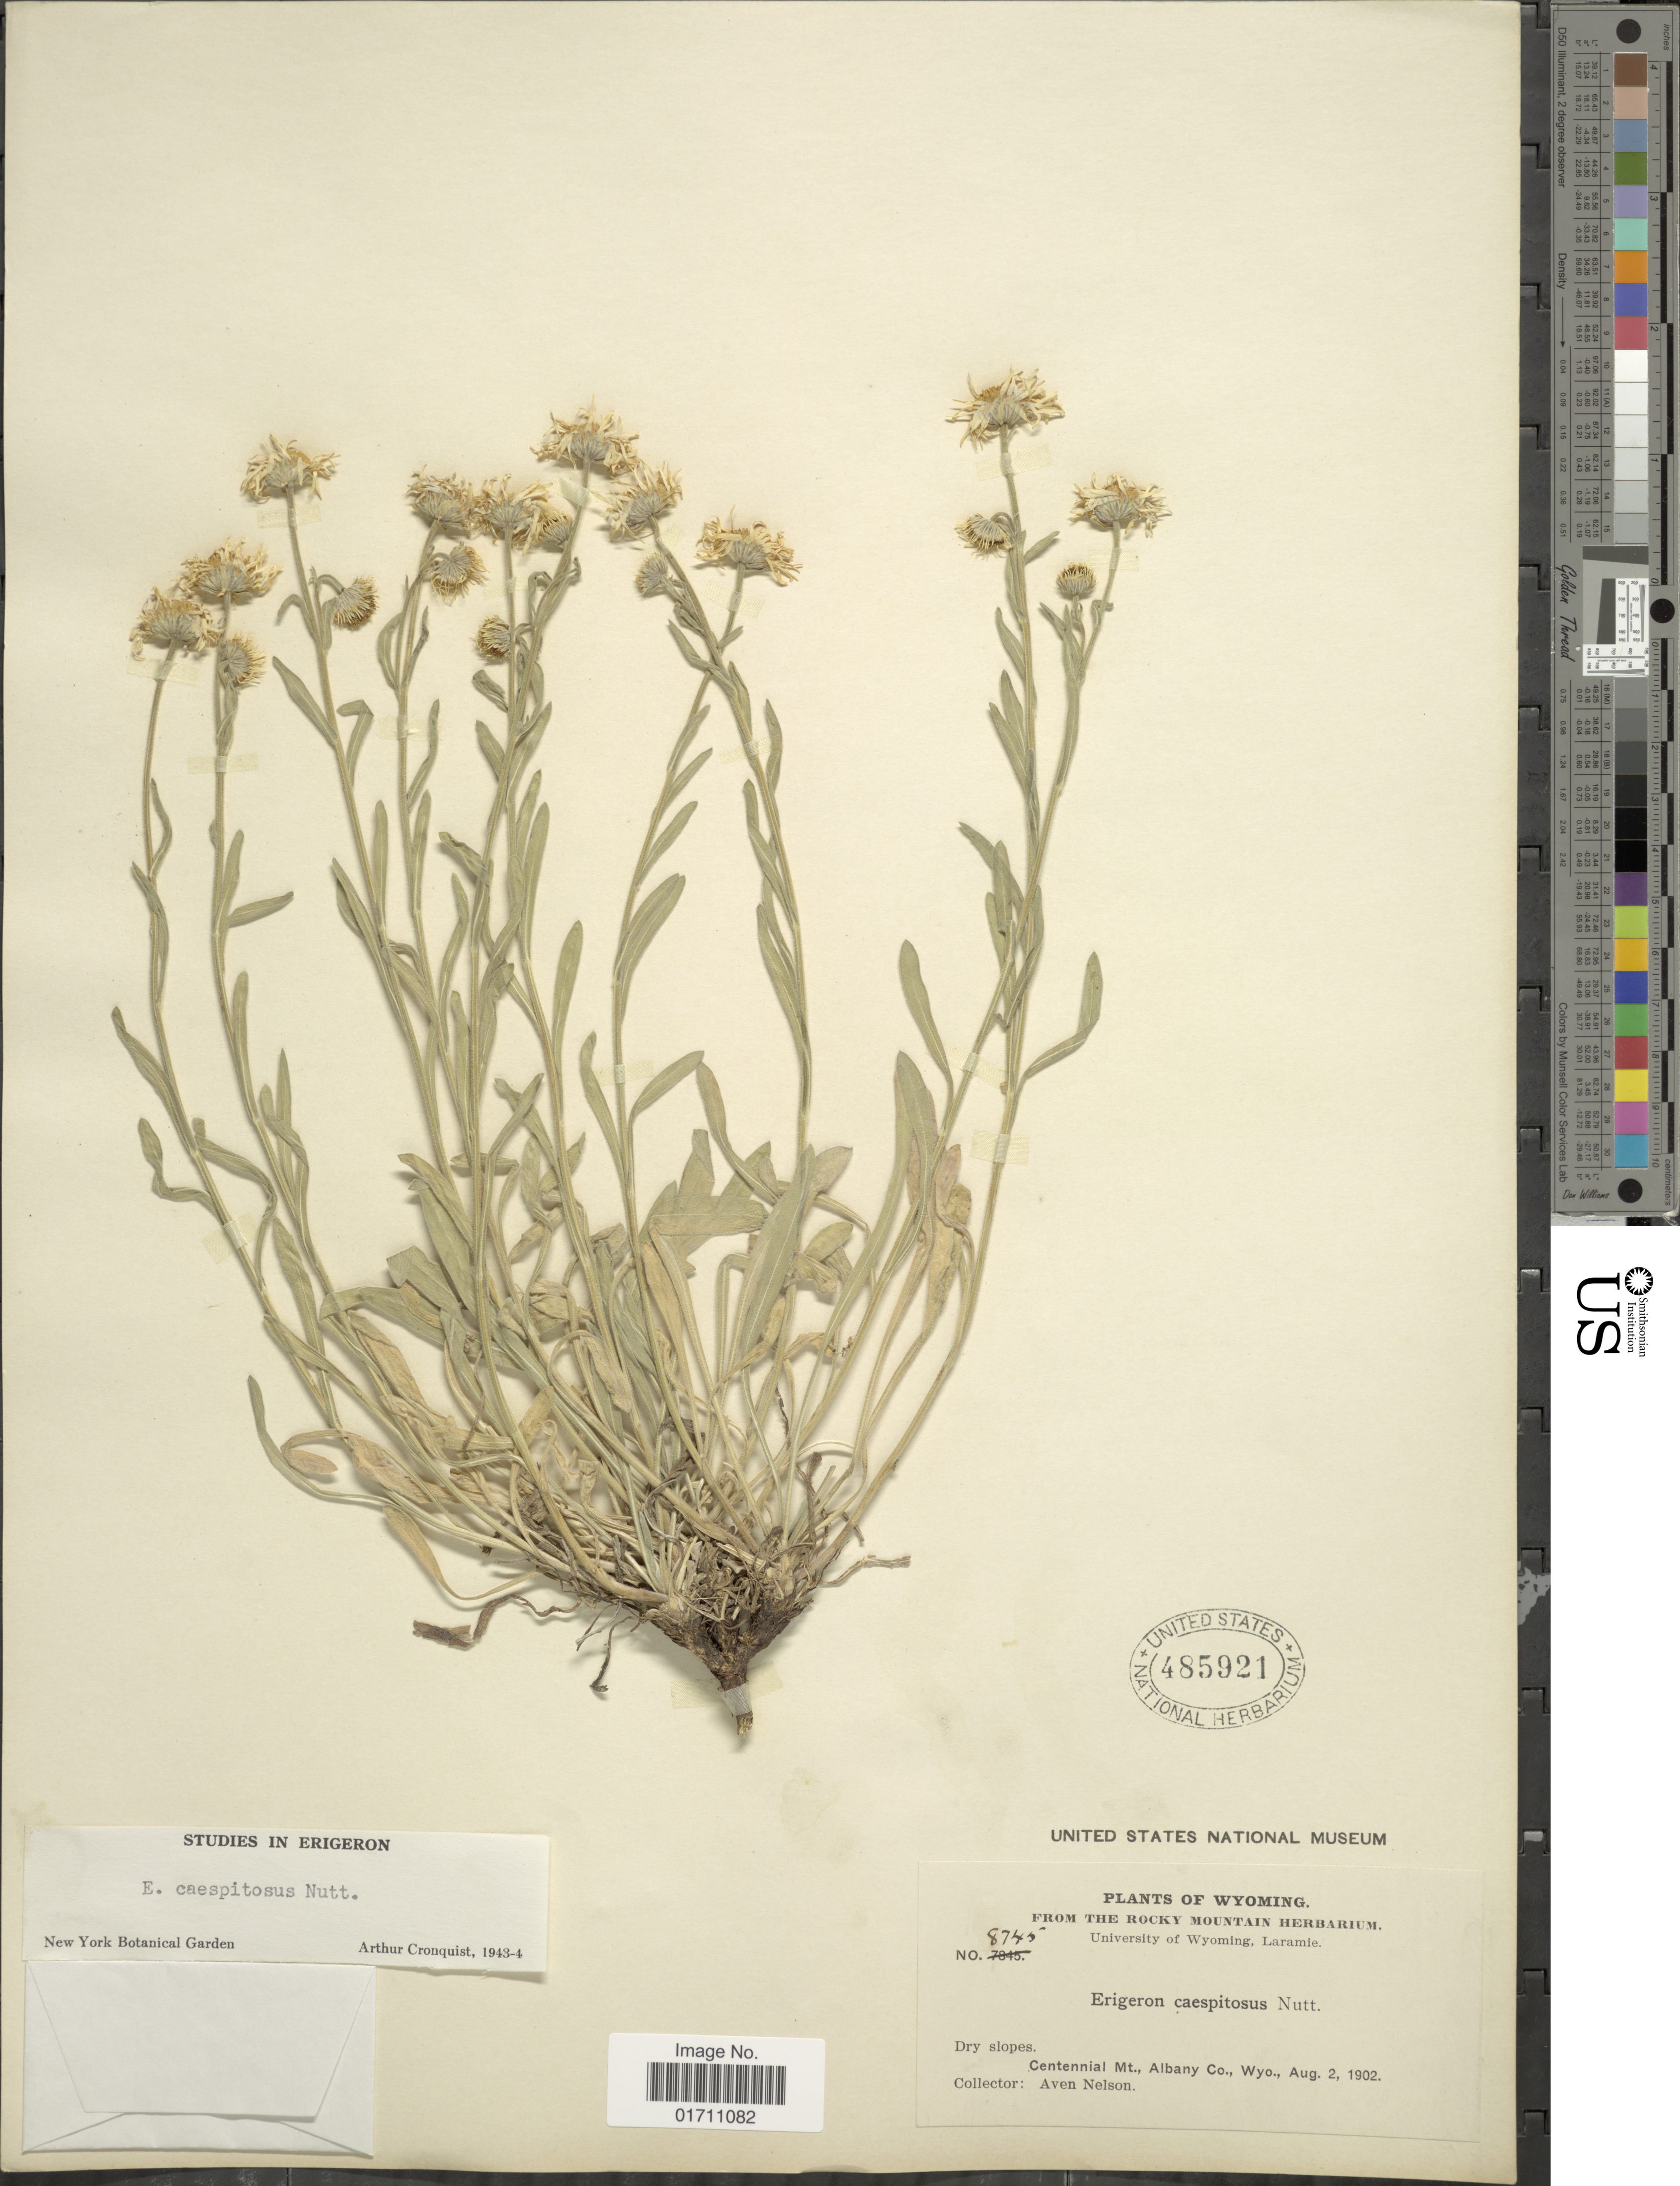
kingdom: Plantae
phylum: Tracheophyta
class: Magnoliopsida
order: Asterales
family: Asteraceae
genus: Erigeron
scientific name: Erigeron caespitosus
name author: Nutt.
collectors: A. Nelson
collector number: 8745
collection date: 1902-08-02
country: United States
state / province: Wyoming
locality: Dry slopes. Centennial Mt., Albany Co., Wyo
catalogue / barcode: US 485921